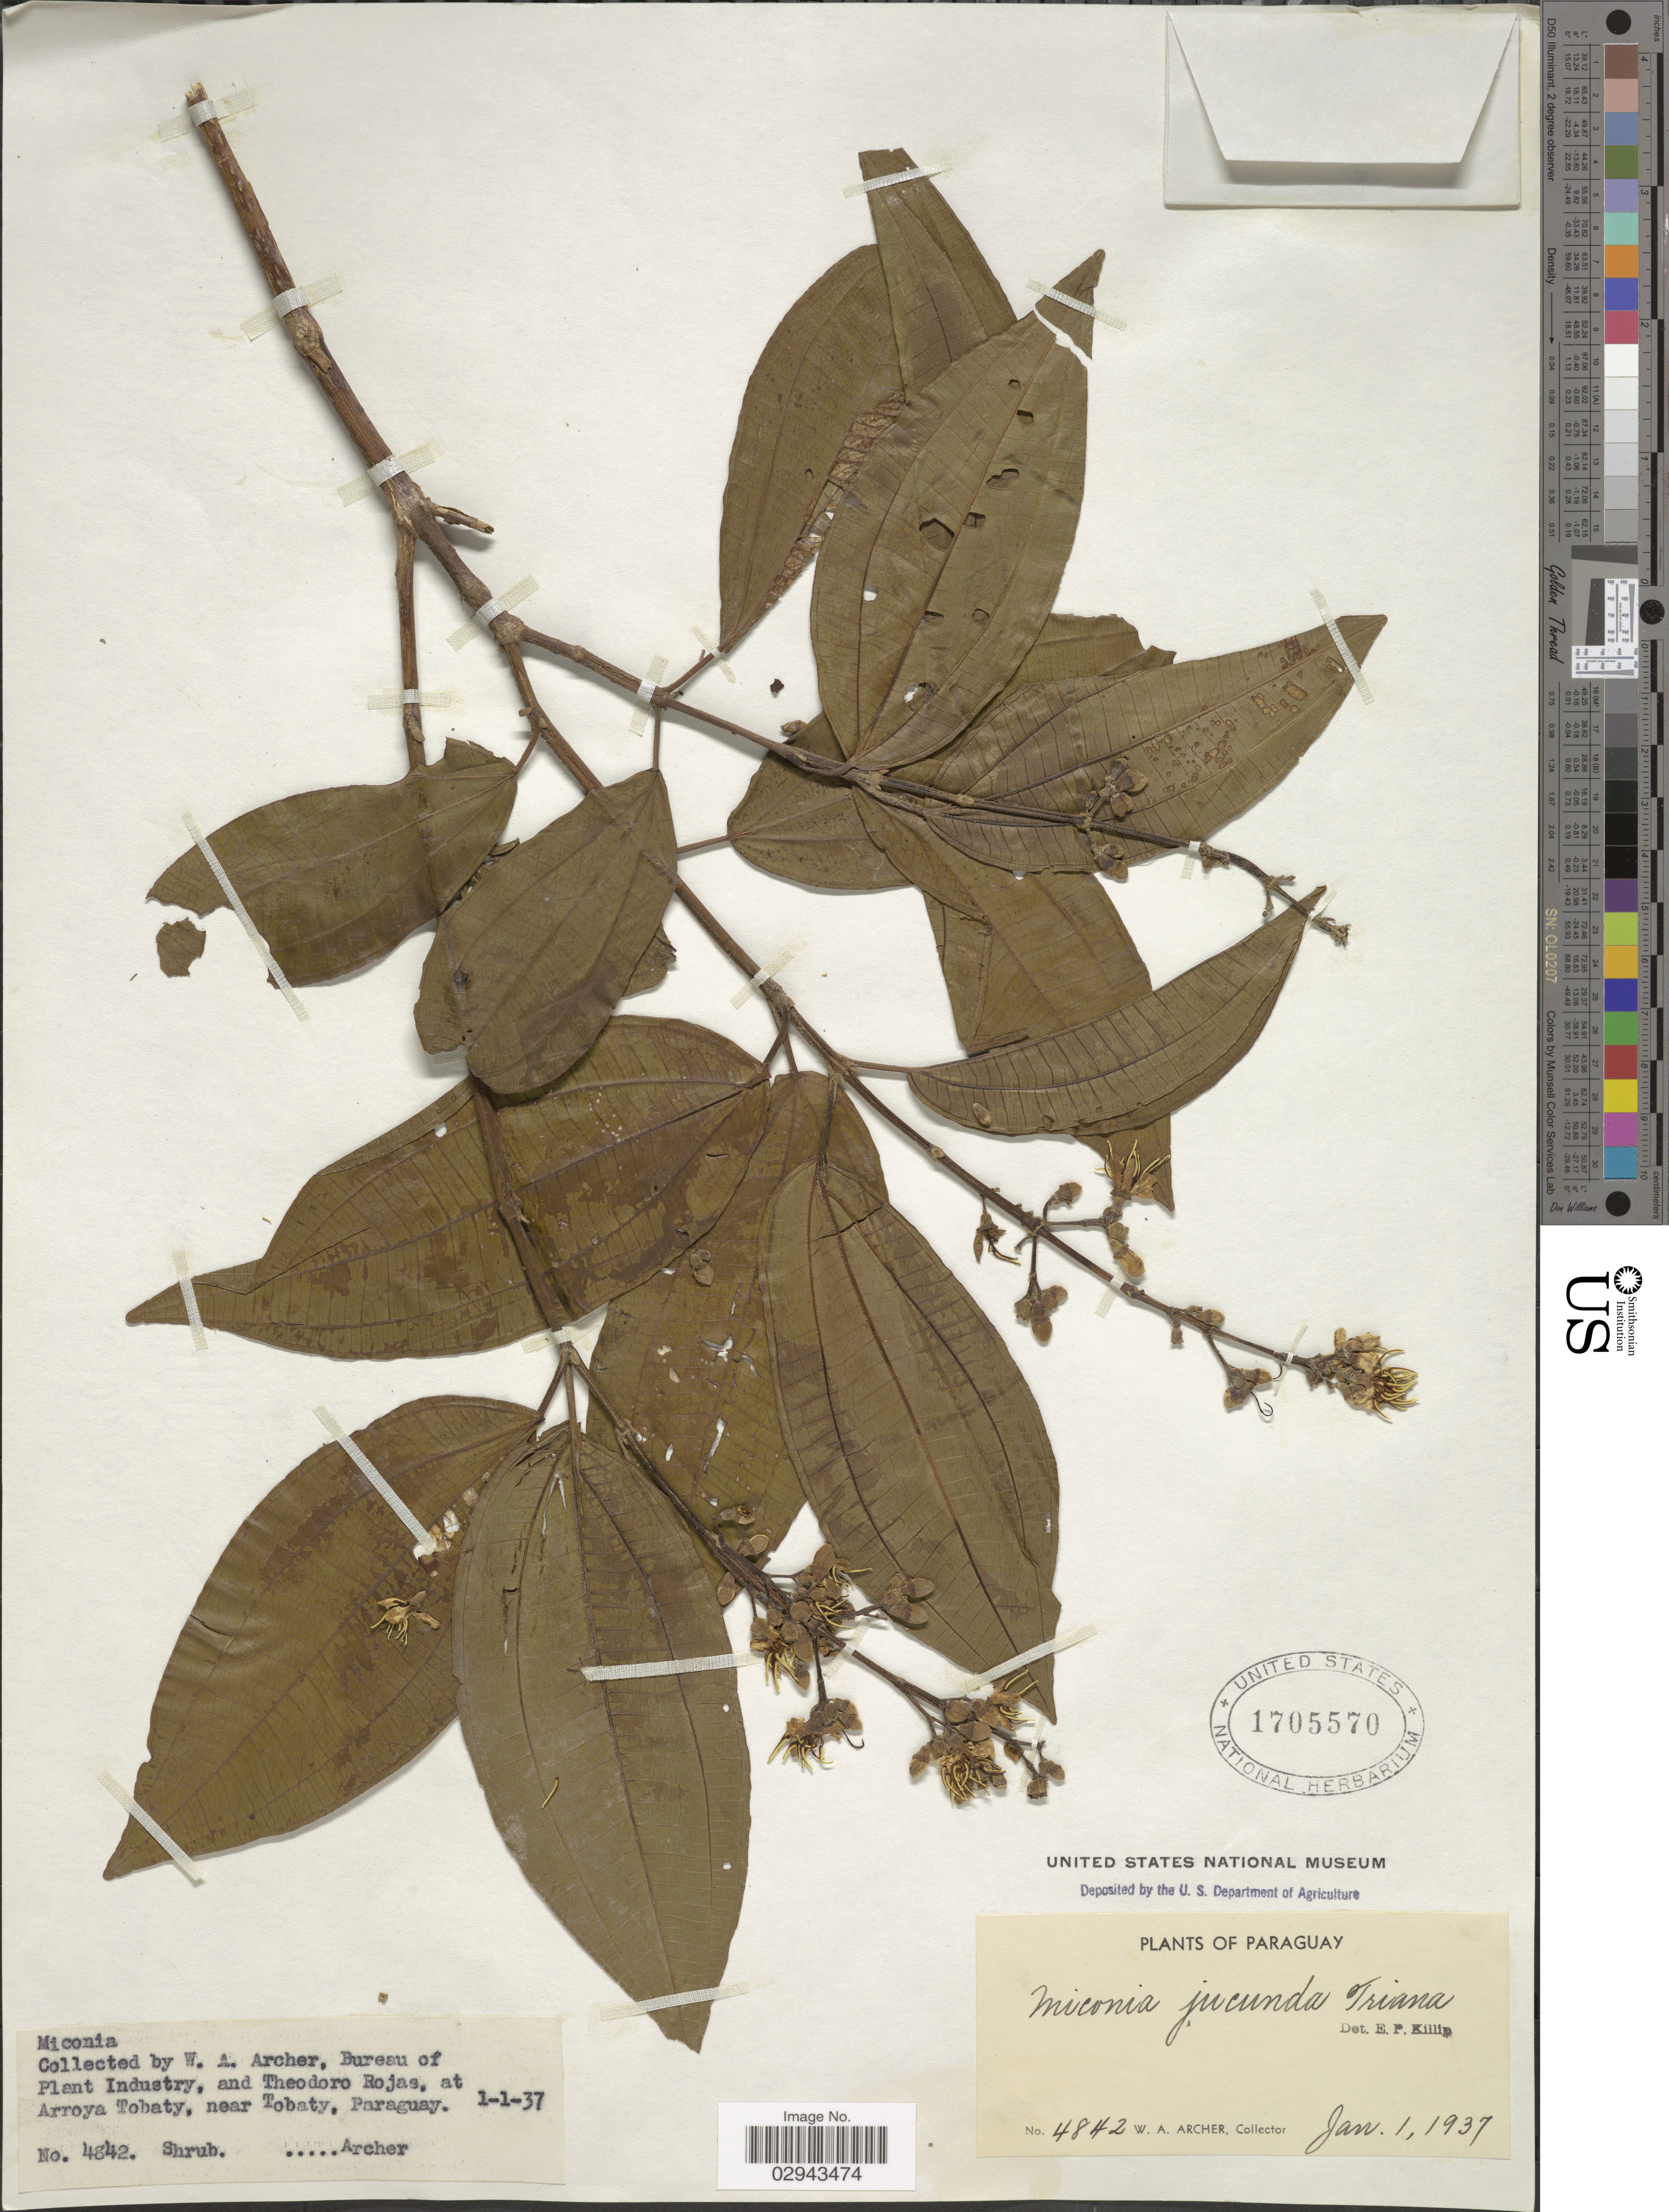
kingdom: Plantae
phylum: Tracheophyta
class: Magnoliopsida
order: Myrtales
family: Melastomataceae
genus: Miconia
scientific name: Miconia staminea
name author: DC.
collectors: W. Archer & T. Rojas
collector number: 4842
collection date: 1937-01-01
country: Paraguay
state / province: Cordillera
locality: At Arroyo Tobaty, near Tobaty.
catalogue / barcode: US 1705570